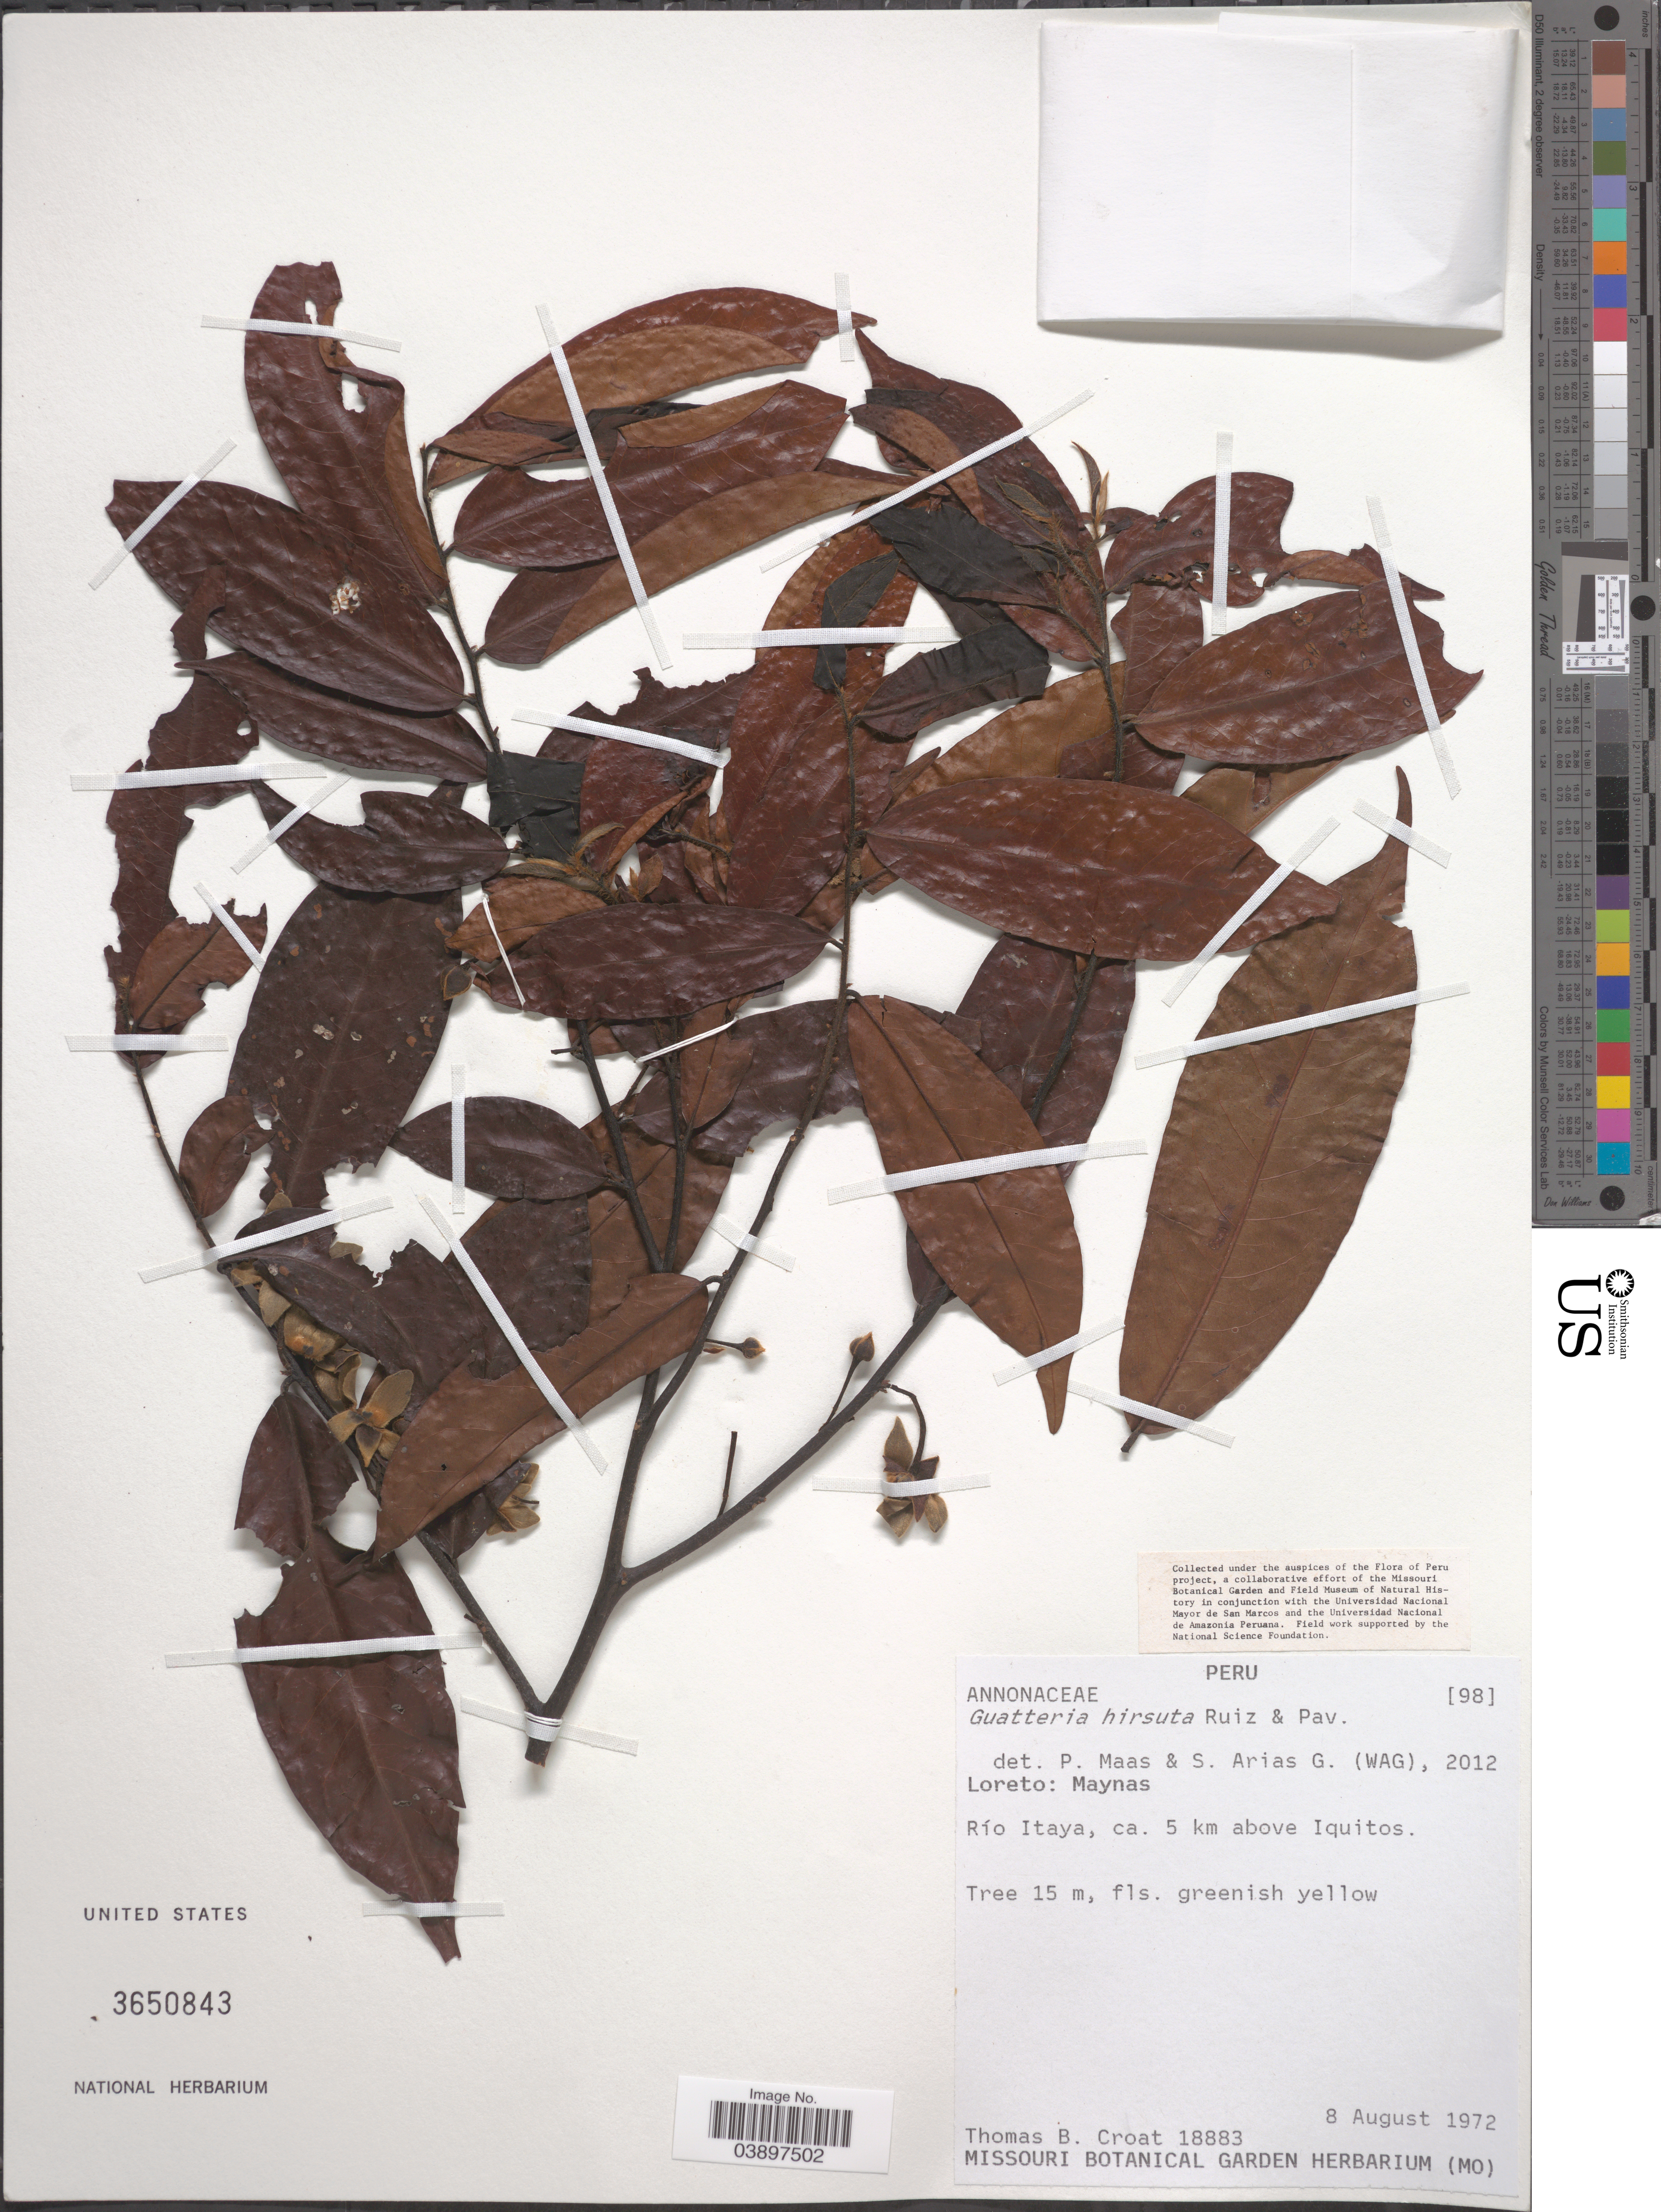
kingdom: Plantae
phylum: Tracheophyta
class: Magnoliopsida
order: Magnoliales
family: Annonaceae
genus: Guatteria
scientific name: Guatteria hirsuta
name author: Ruiz & Pav.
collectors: T. B. Croat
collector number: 18883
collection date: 1972-08-08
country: Peru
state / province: Loreto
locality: Maynas. Río Itaya, ca. 5 km above Iquitos.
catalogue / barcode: US 3650843